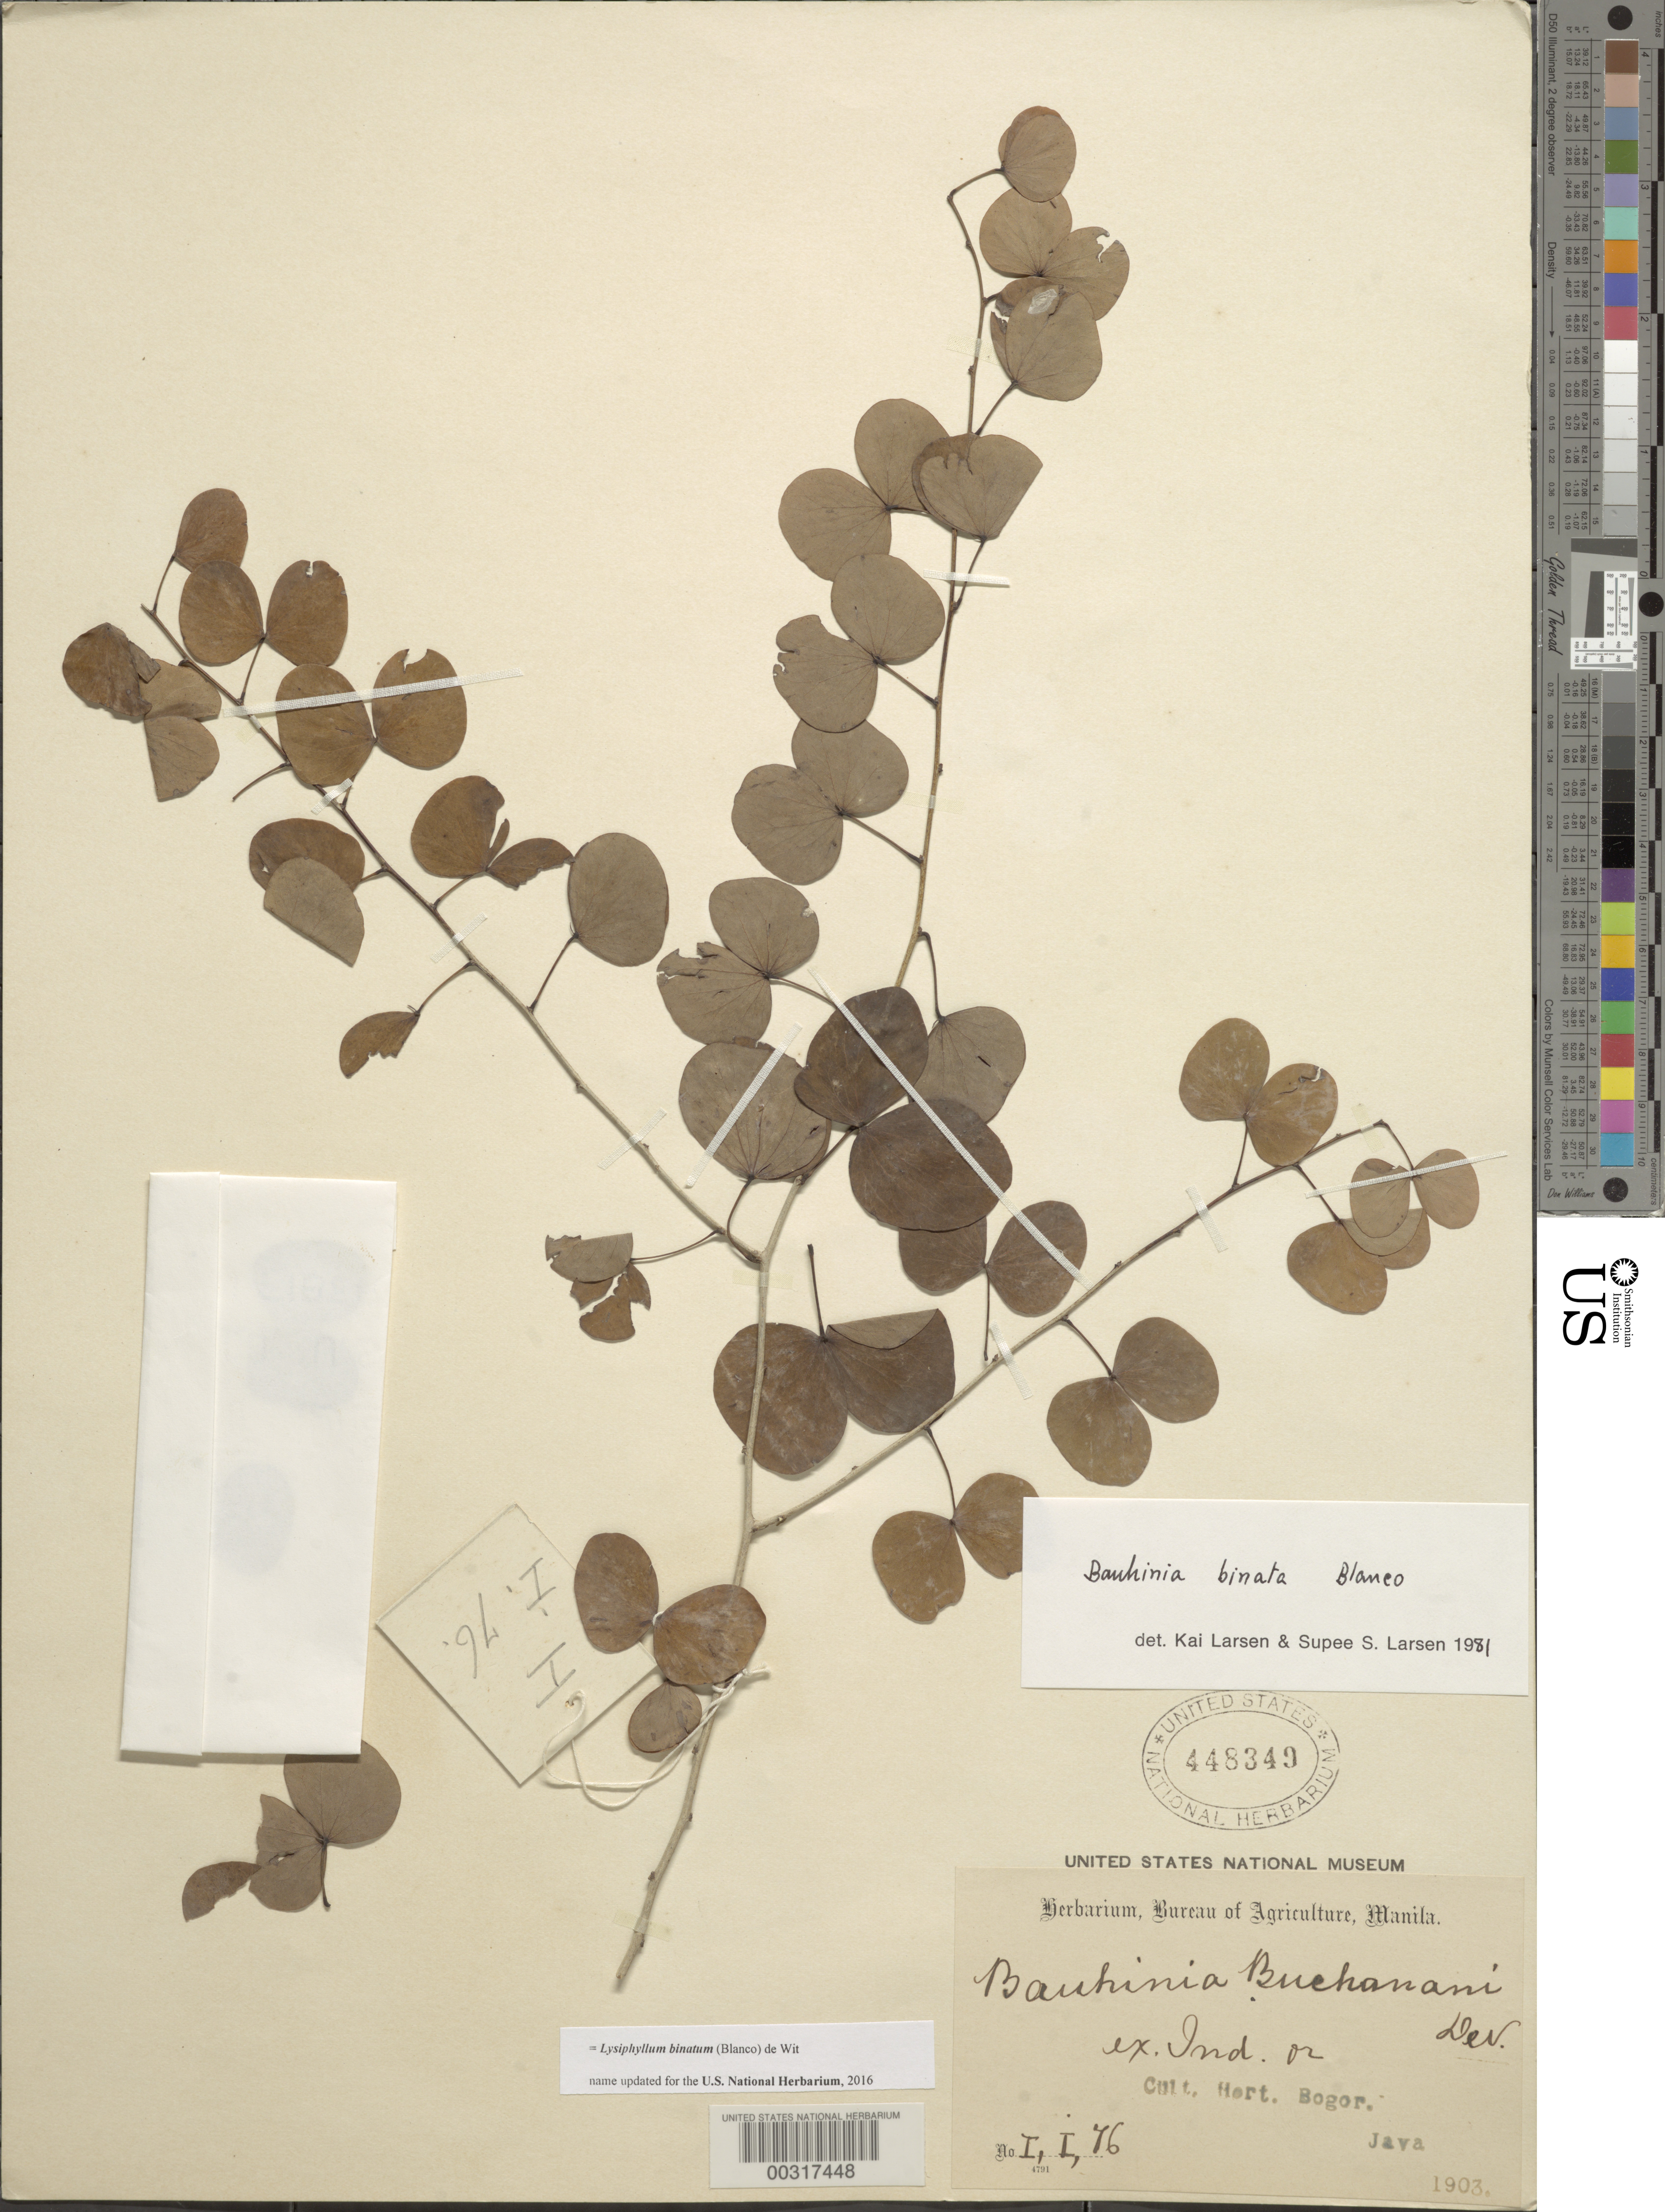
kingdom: Plantae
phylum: Tracheophyta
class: Magnoliopsida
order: Fabales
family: Fabaceae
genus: Tessmannia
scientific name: Tessmannia dewildemaniana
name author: Harms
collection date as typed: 1903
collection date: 1903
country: Indonesia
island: Java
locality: Hort. bogor, i,i,76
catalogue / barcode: US 448349